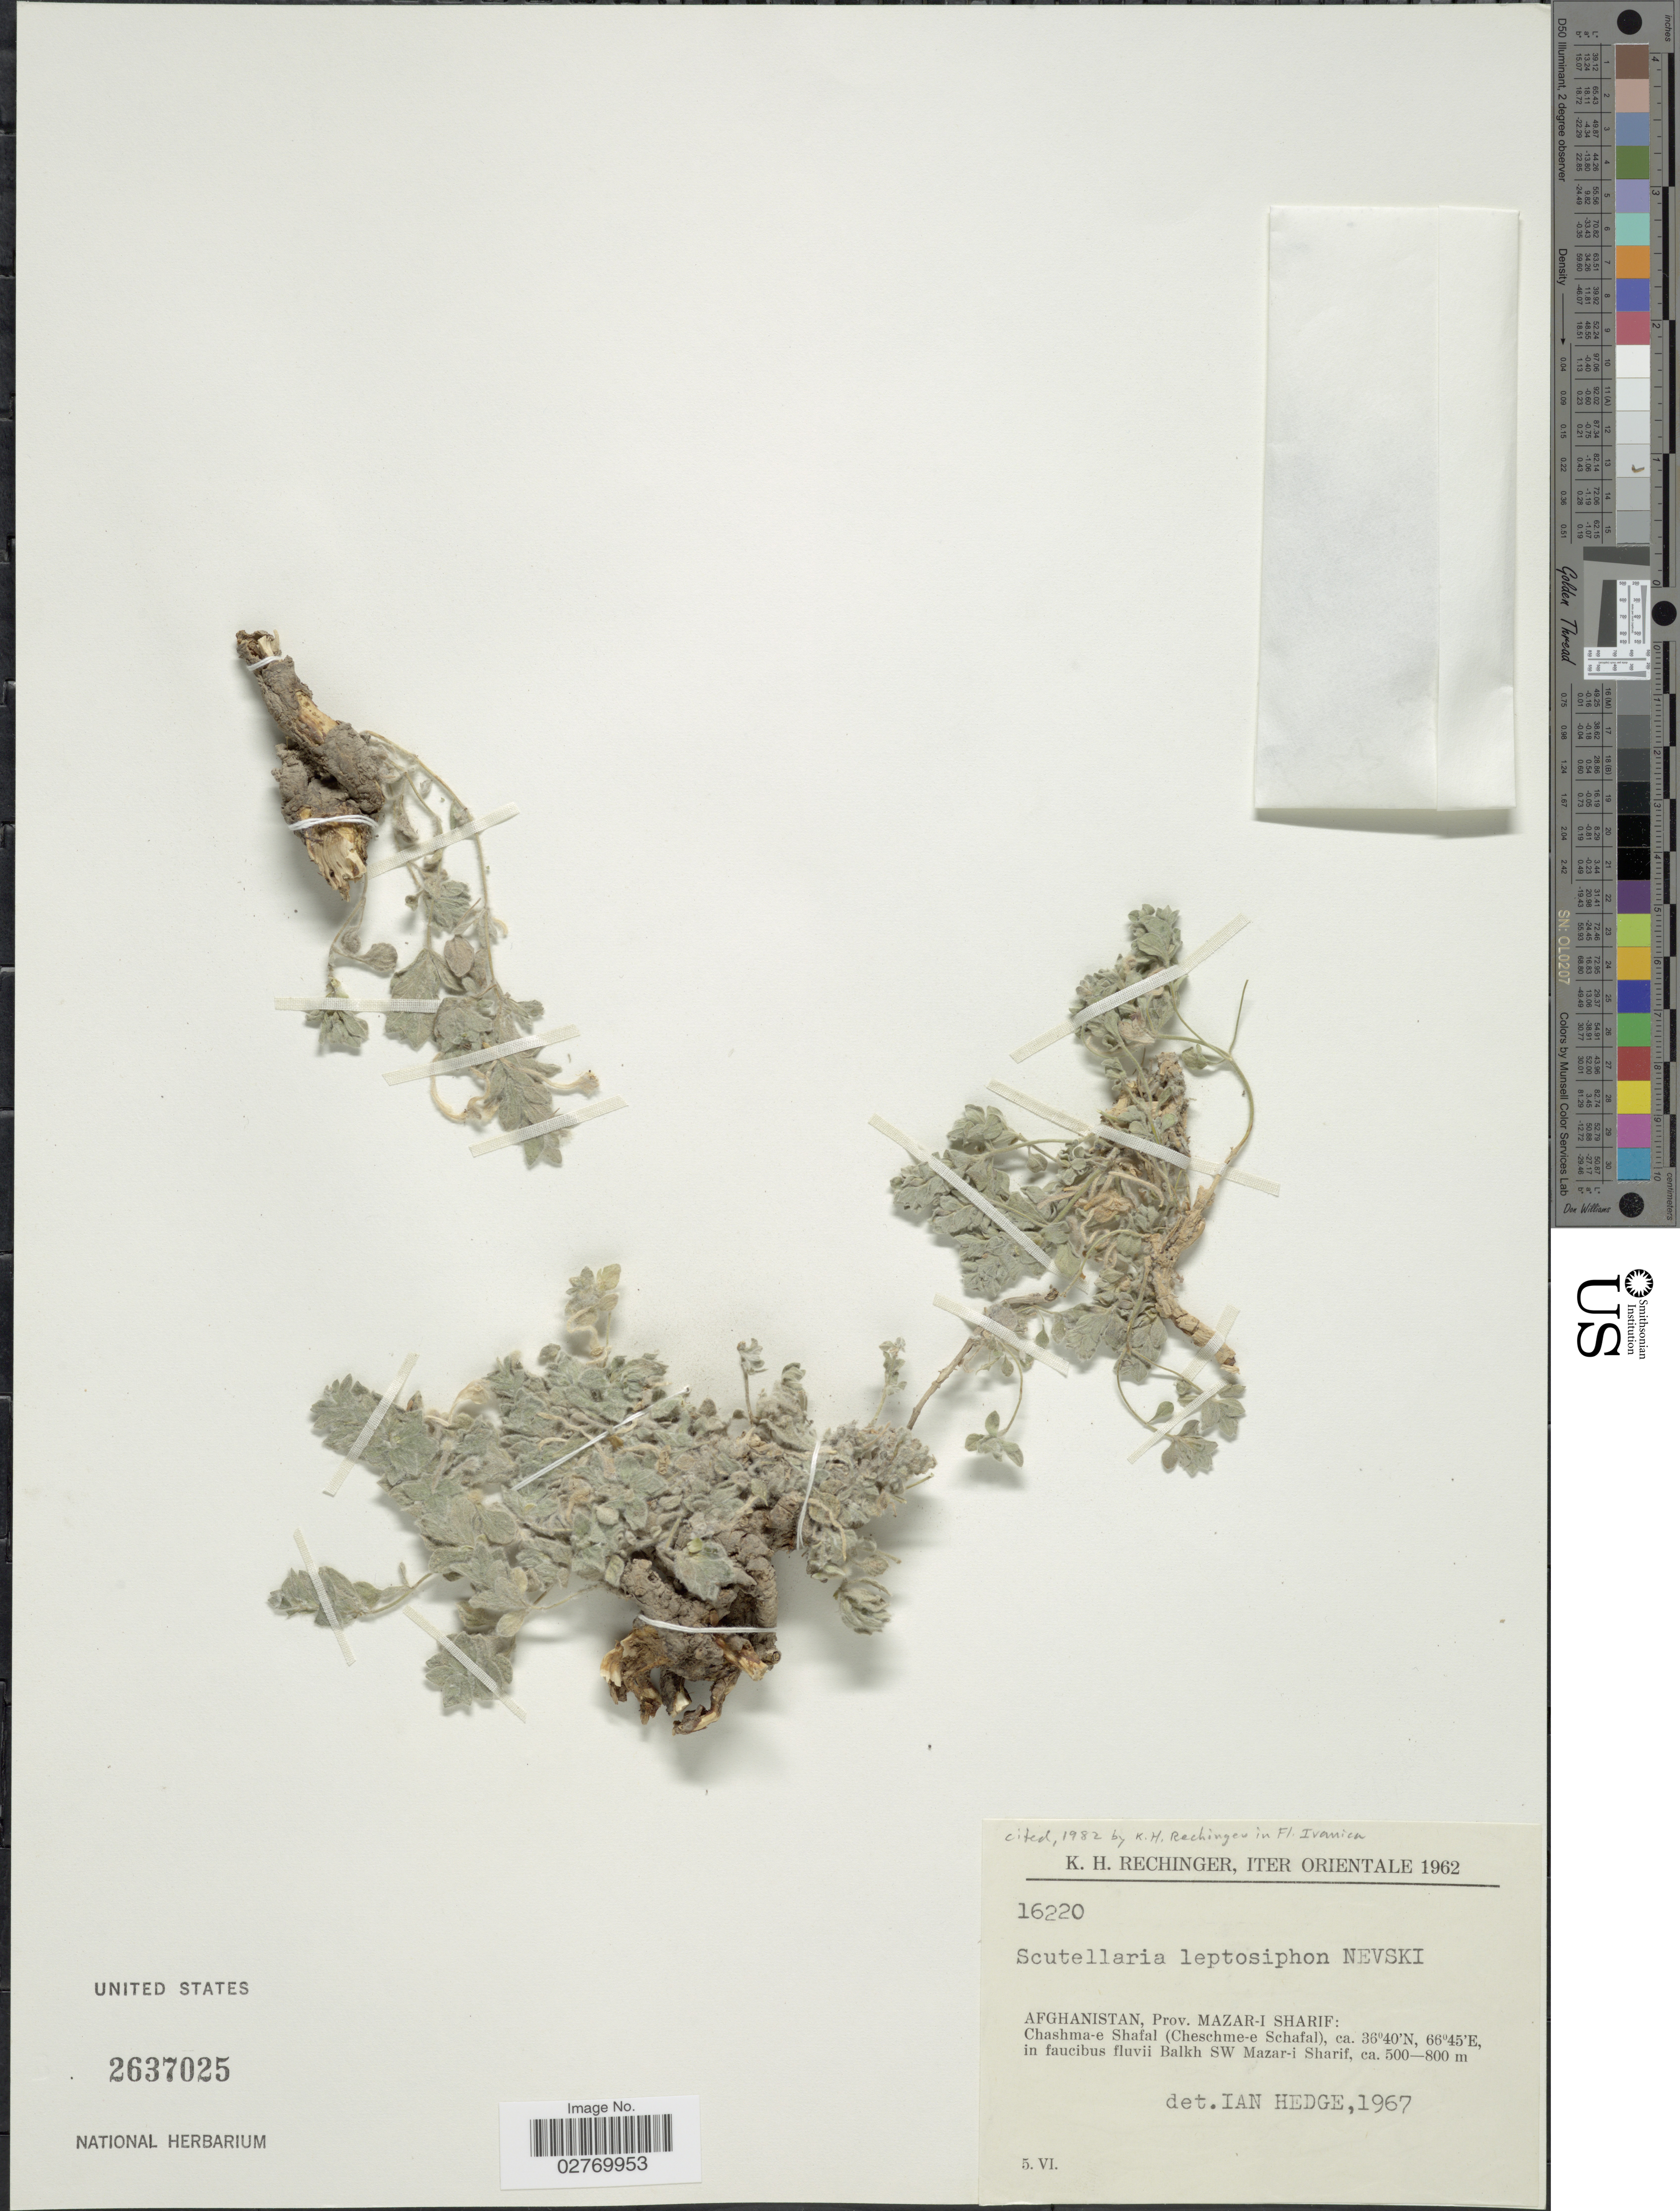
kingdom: Plantae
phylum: Tracheophyta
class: Magnoliopsida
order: Lamiales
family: Lamiaceae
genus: Scutellaria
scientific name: Scutellaria leptosiphon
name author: Nevski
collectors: K. H. Rechinger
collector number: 16220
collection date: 1962-06-05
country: Afghanistan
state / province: Balkh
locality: Orientale. Prov. Mazar-I Sharif: Chashma-e Shafal (Cheschme-e Schafal), in faucibus fluvii Balkh SW Mazar-i Sharif.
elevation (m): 500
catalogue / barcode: US 2637025